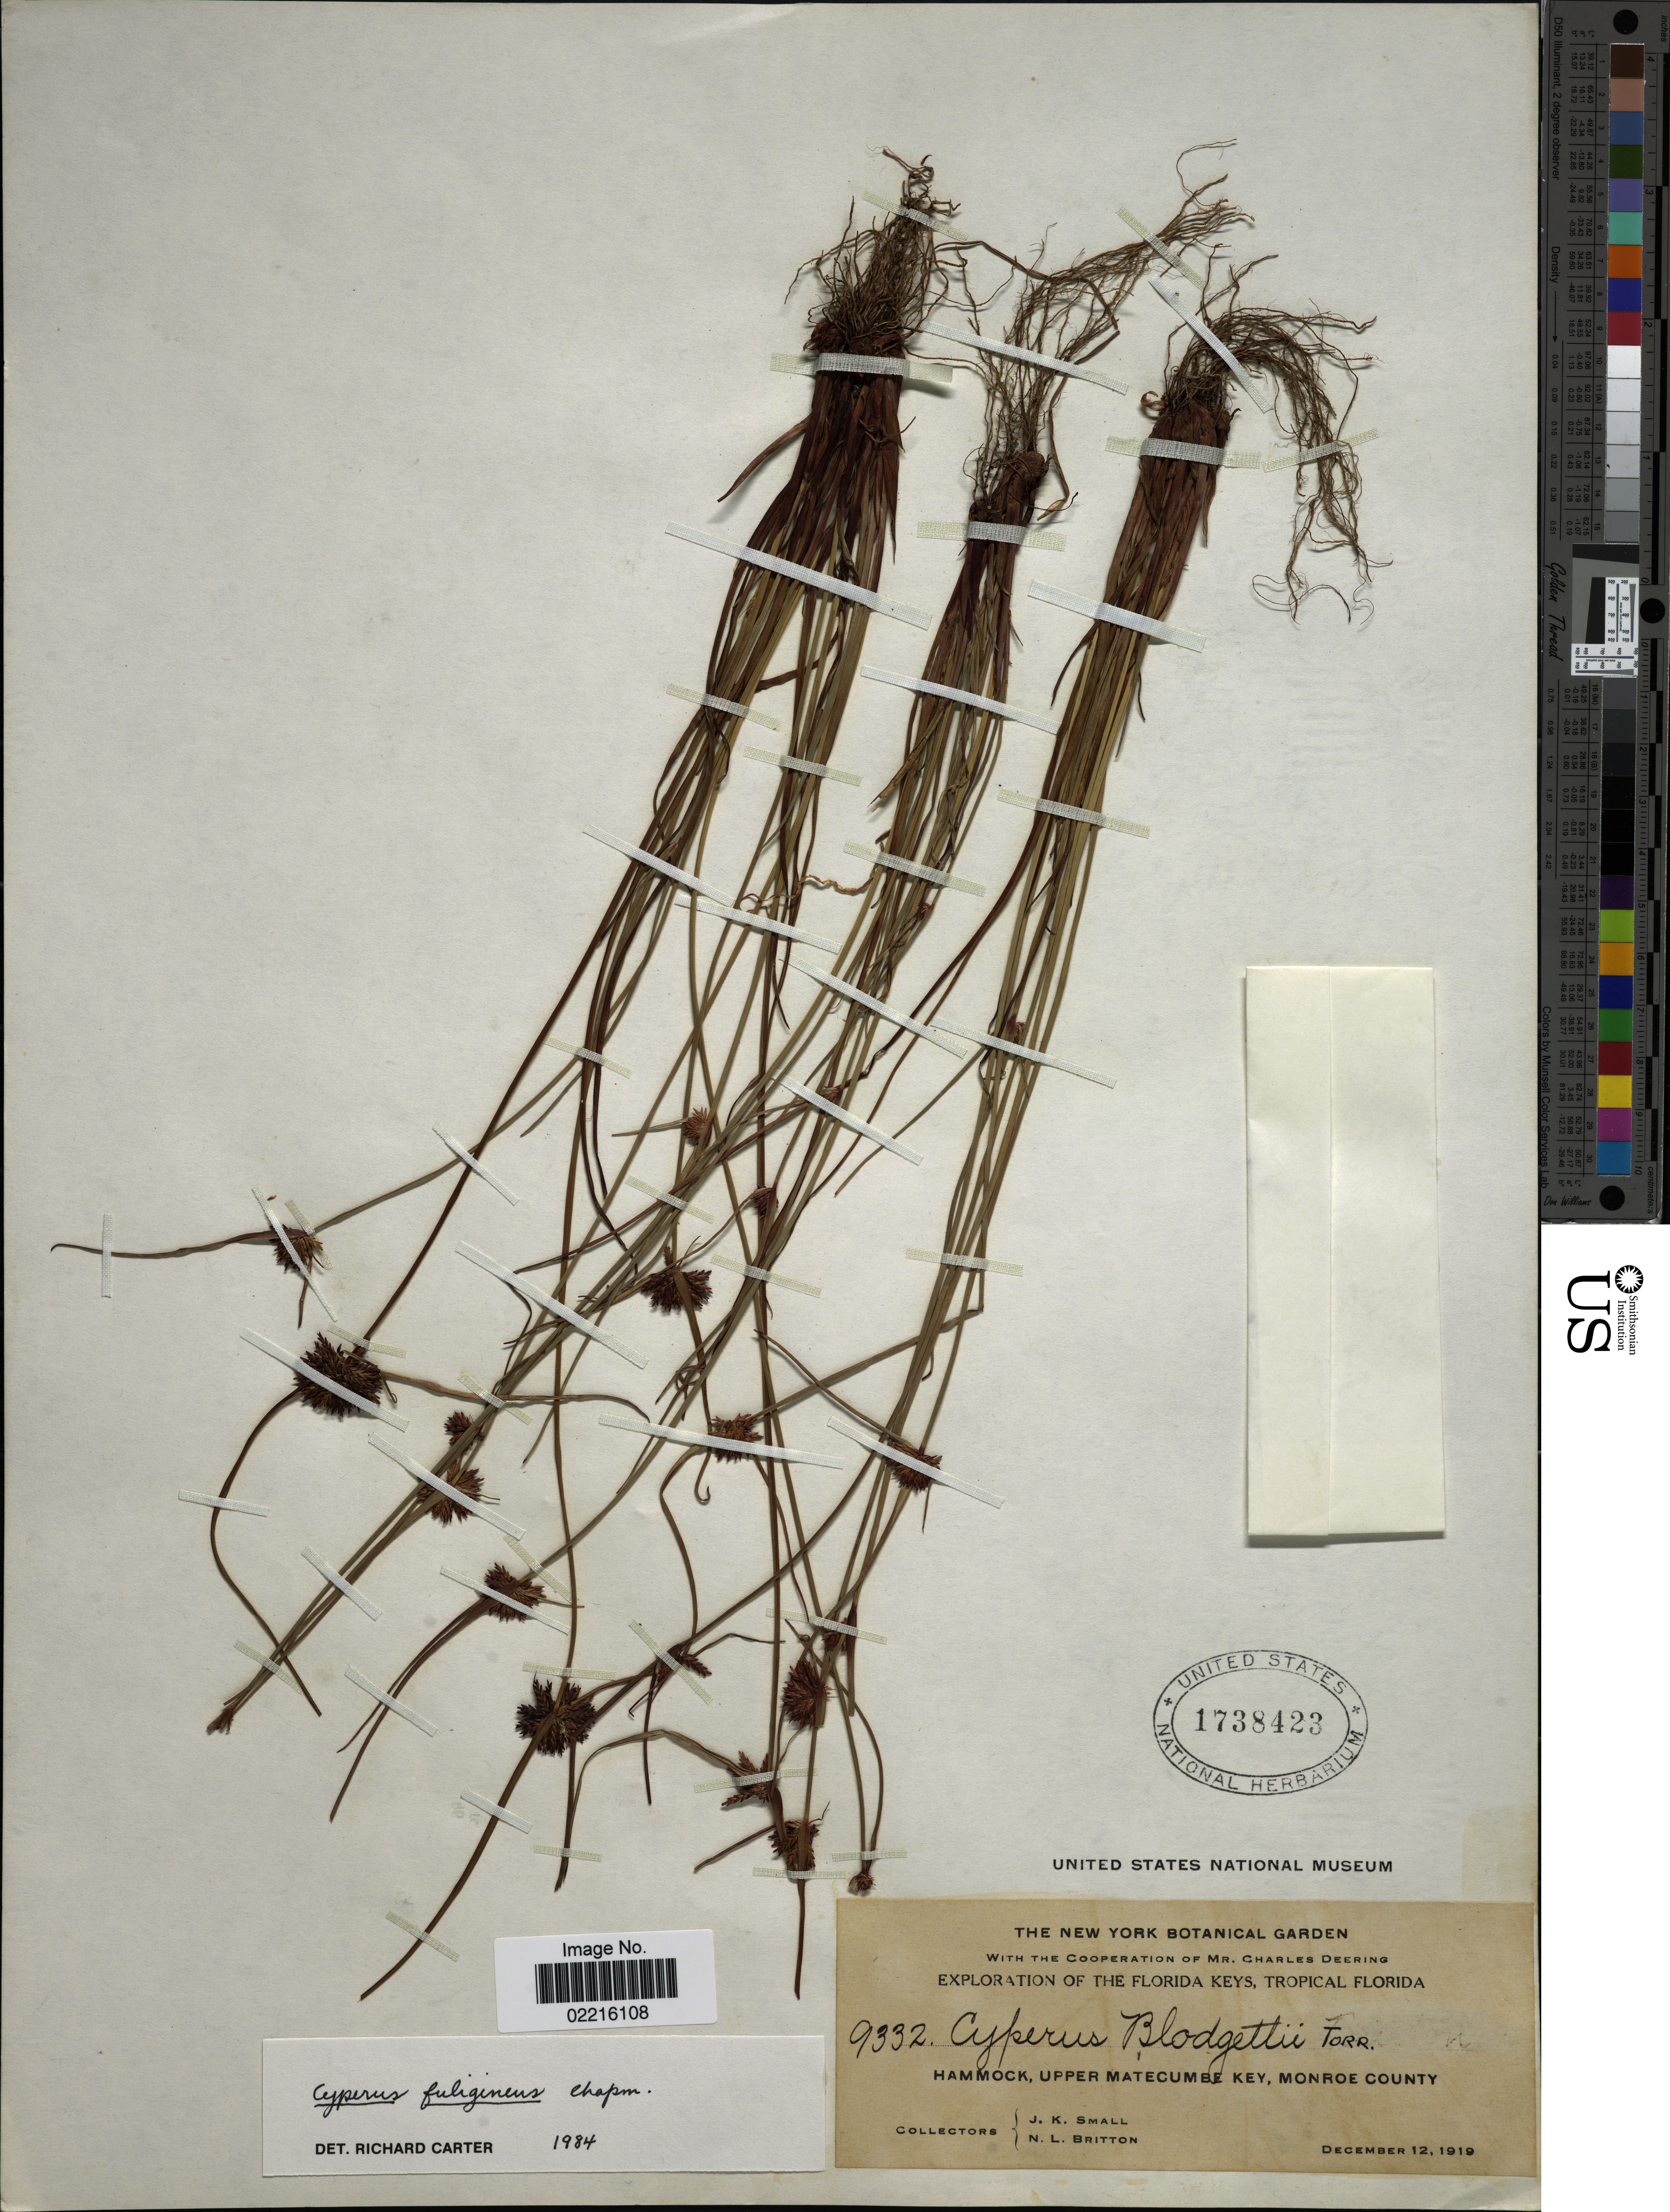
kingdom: Plantae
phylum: Tracheophyta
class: Liliopsida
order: Poales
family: Cyperaceae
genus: Cyperus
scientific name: Cyperus fuligineus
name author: Chapm.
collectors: J. K. Small & N. Britton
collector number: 9332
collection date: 1919-12-12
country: United States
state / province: Florida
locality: The Florida Keys, Tropical Florida, Hammock, Upper Matecumbe Key, Monroe County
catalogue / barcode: US 1738423